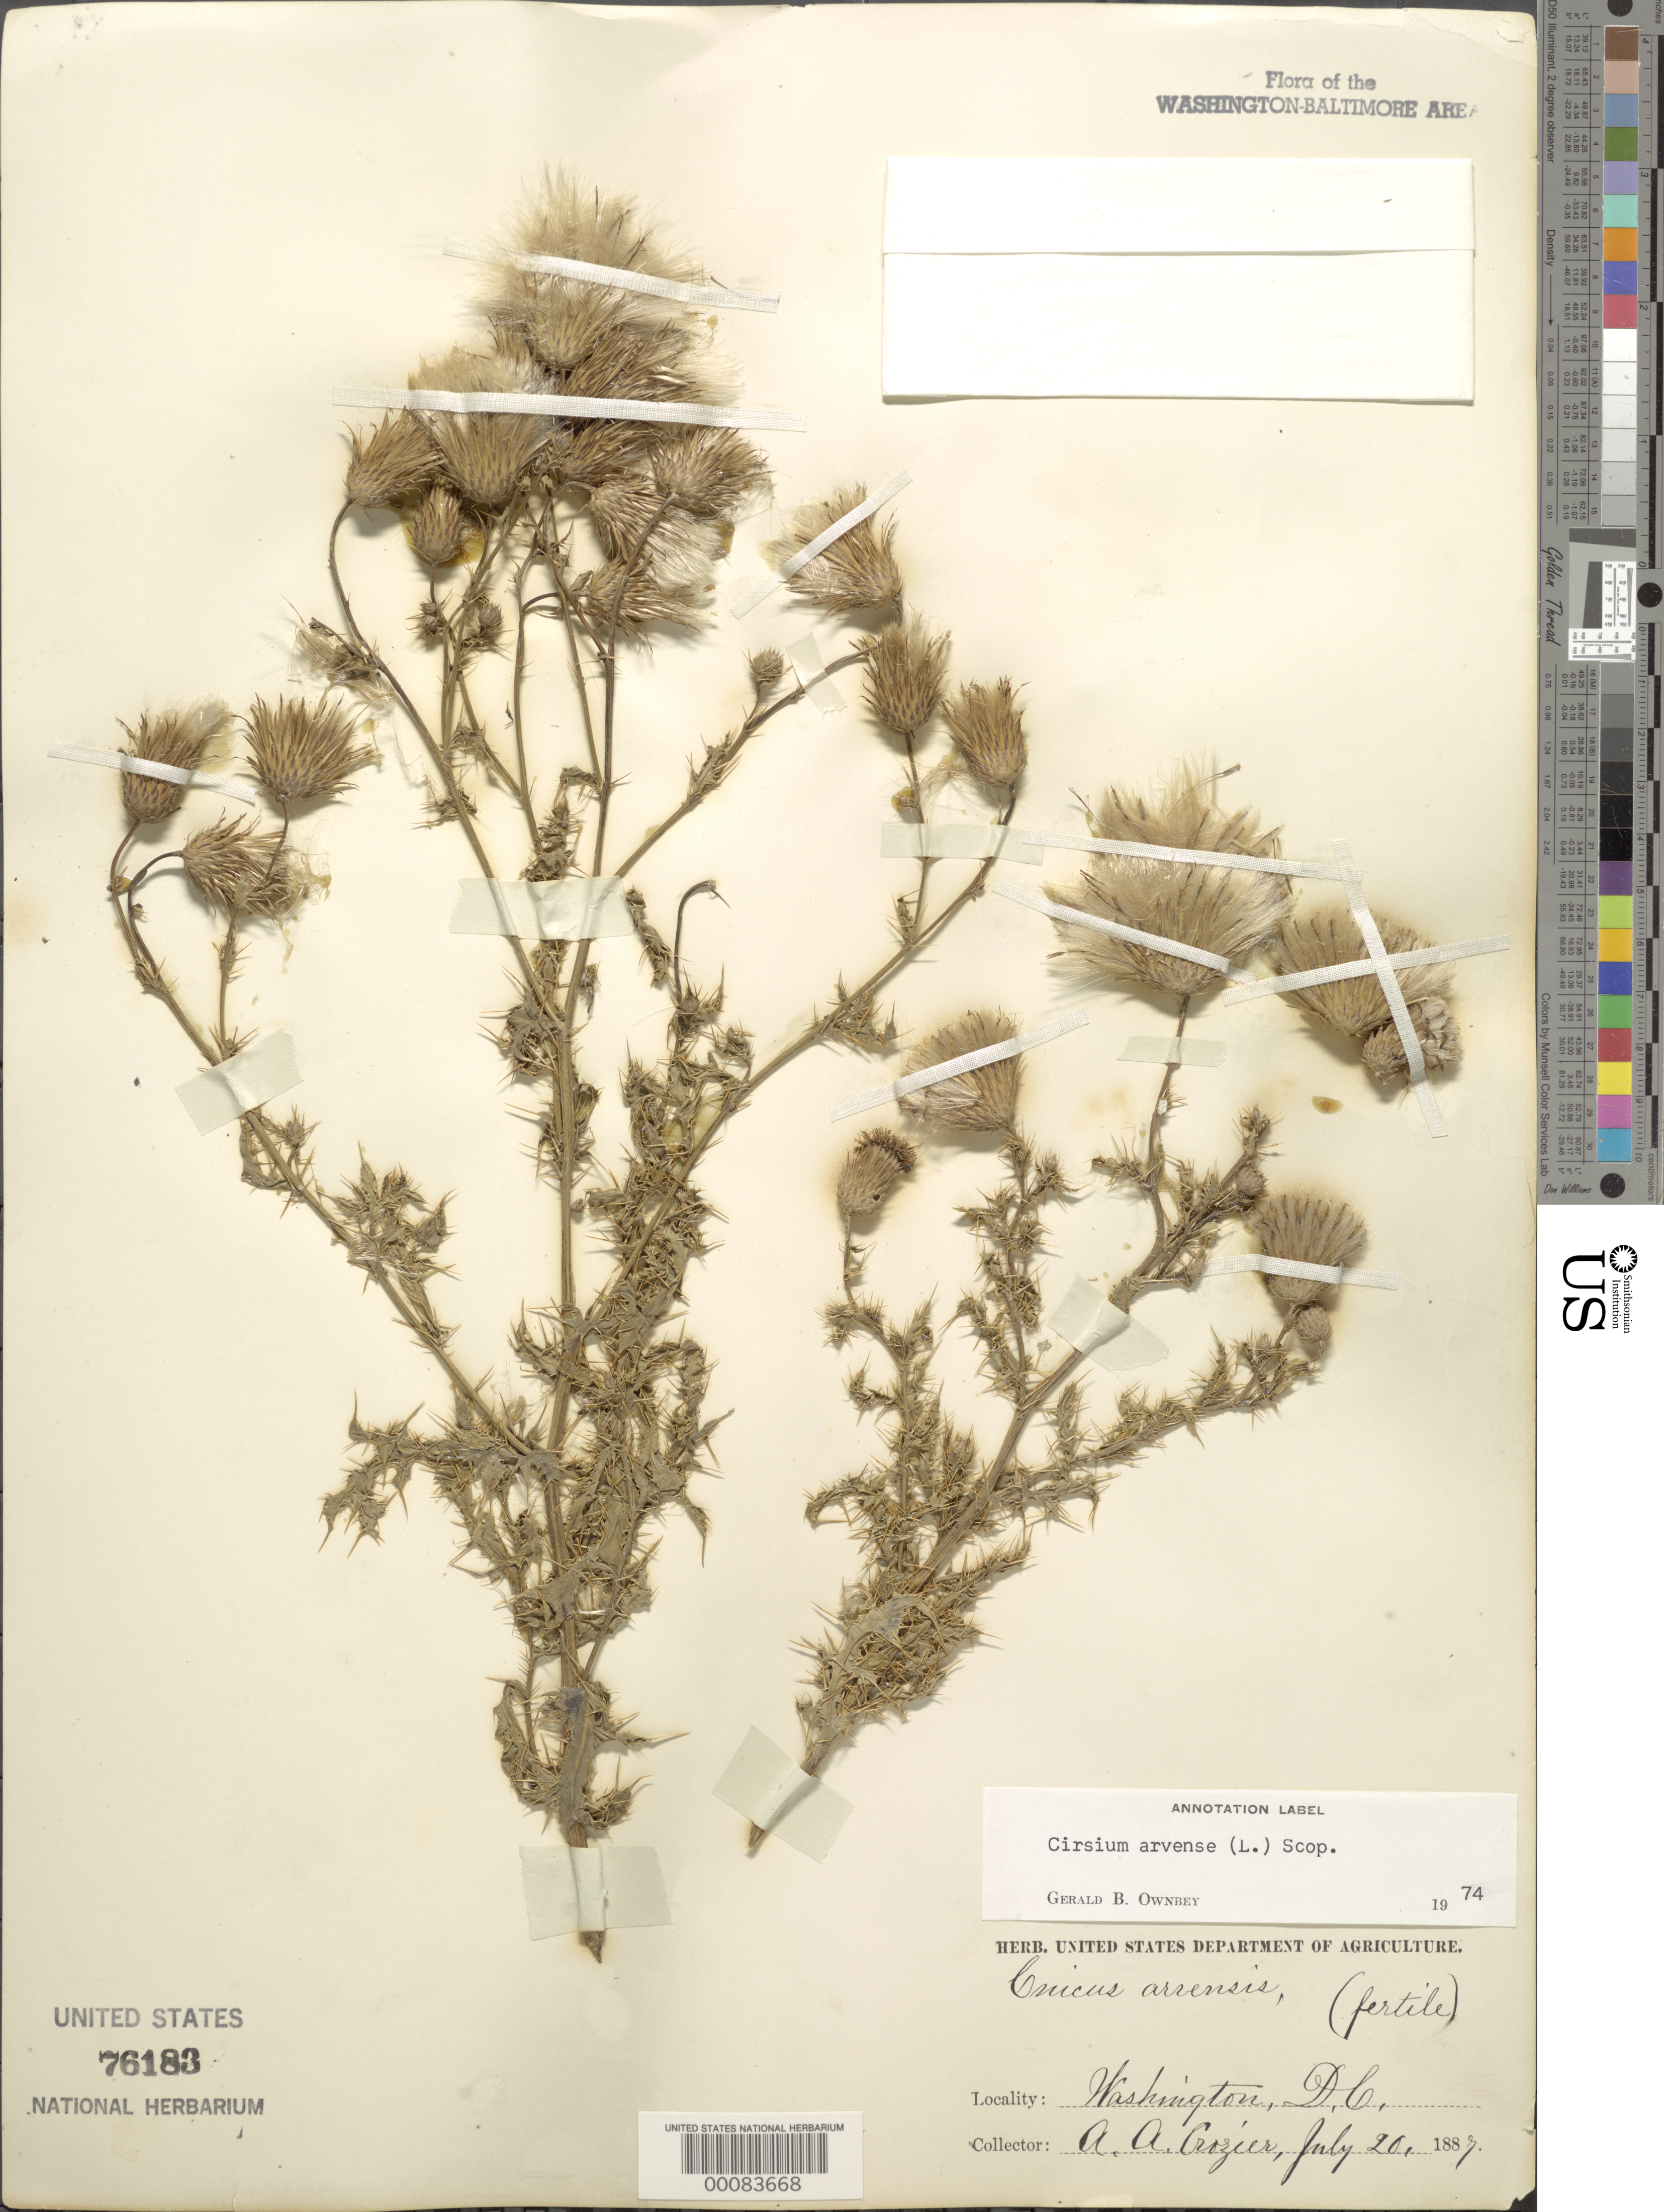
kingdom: Plantae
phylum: Tracheophyta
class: Magnoliopsida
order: Asterales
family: Asteraceae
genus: Cirsium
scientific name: Cirsium arvense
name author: (L.) Scop.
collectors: A. Crozier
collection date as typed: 20 Jul 1887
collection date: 1887-07-20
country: United States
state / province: District of Columbia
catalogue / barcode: US 76183